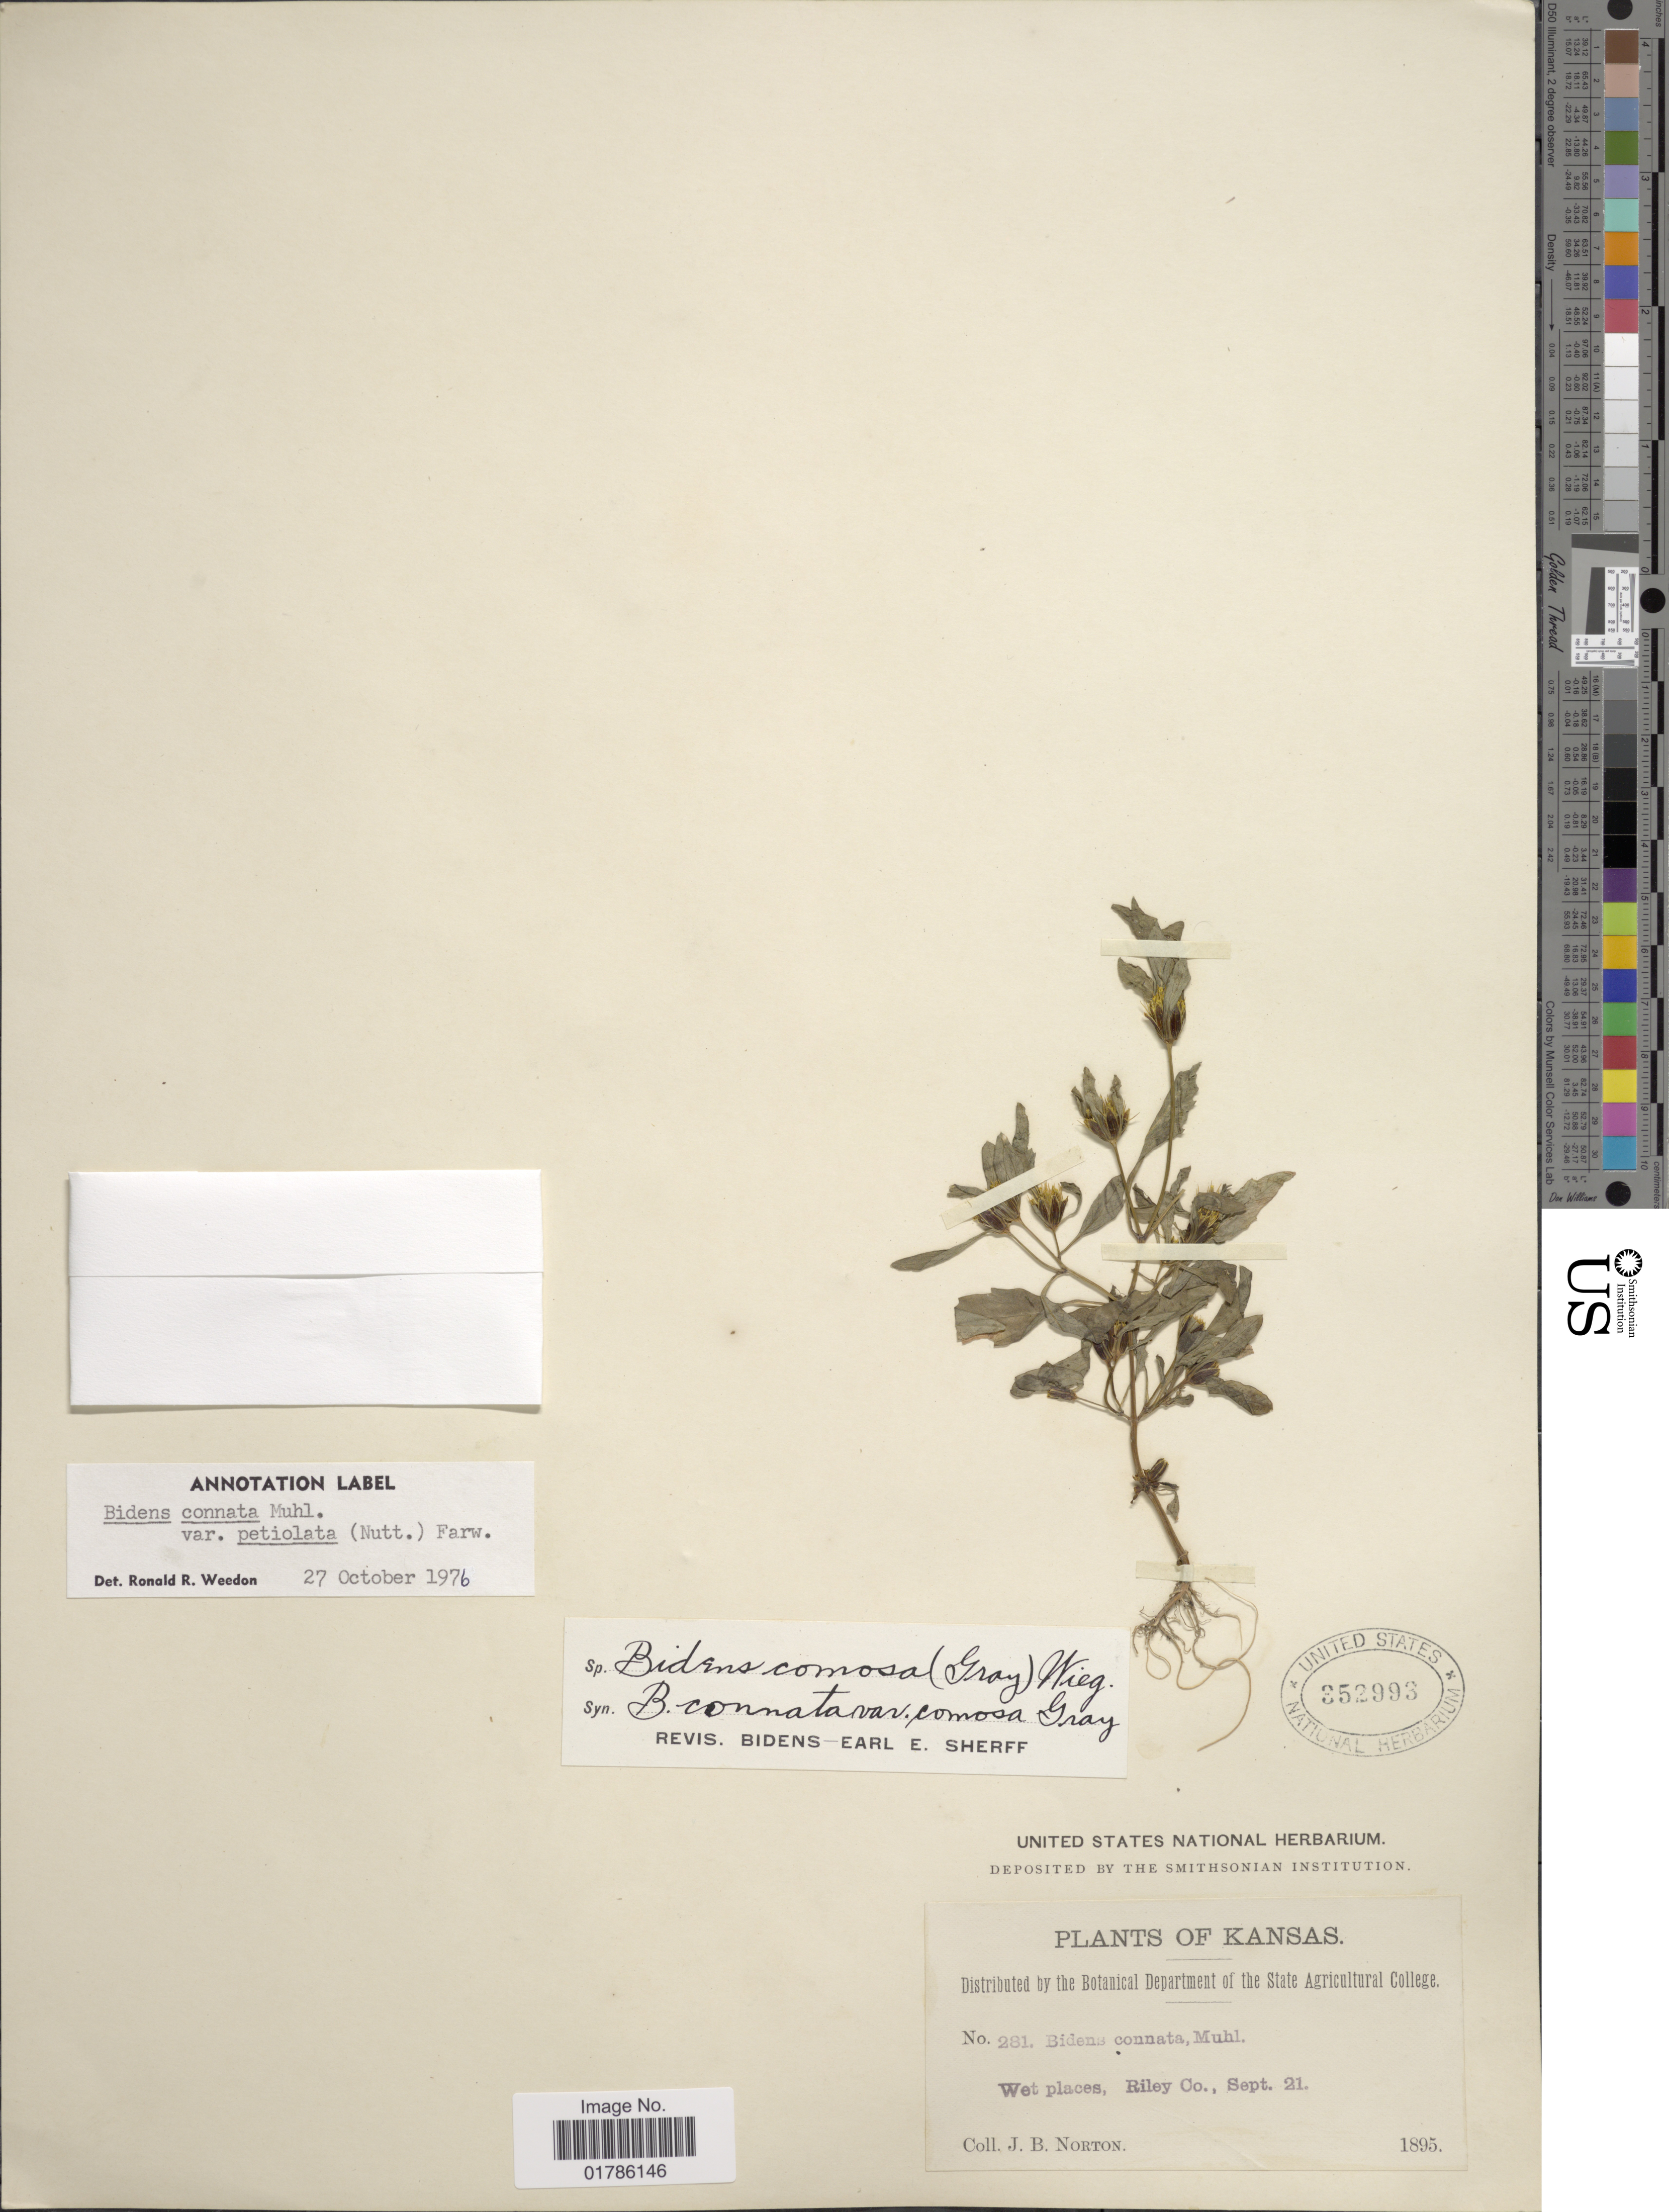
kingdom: Plantae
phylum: Tracheophyta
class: Magnoliopsida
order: Asterales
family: Asteraceae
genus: Bidens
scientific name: Bidens connata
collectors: J. B. Norton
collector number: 281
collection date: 1895-09-21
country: United States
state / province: Kansas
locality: Riley Co.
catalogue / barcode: US 352993